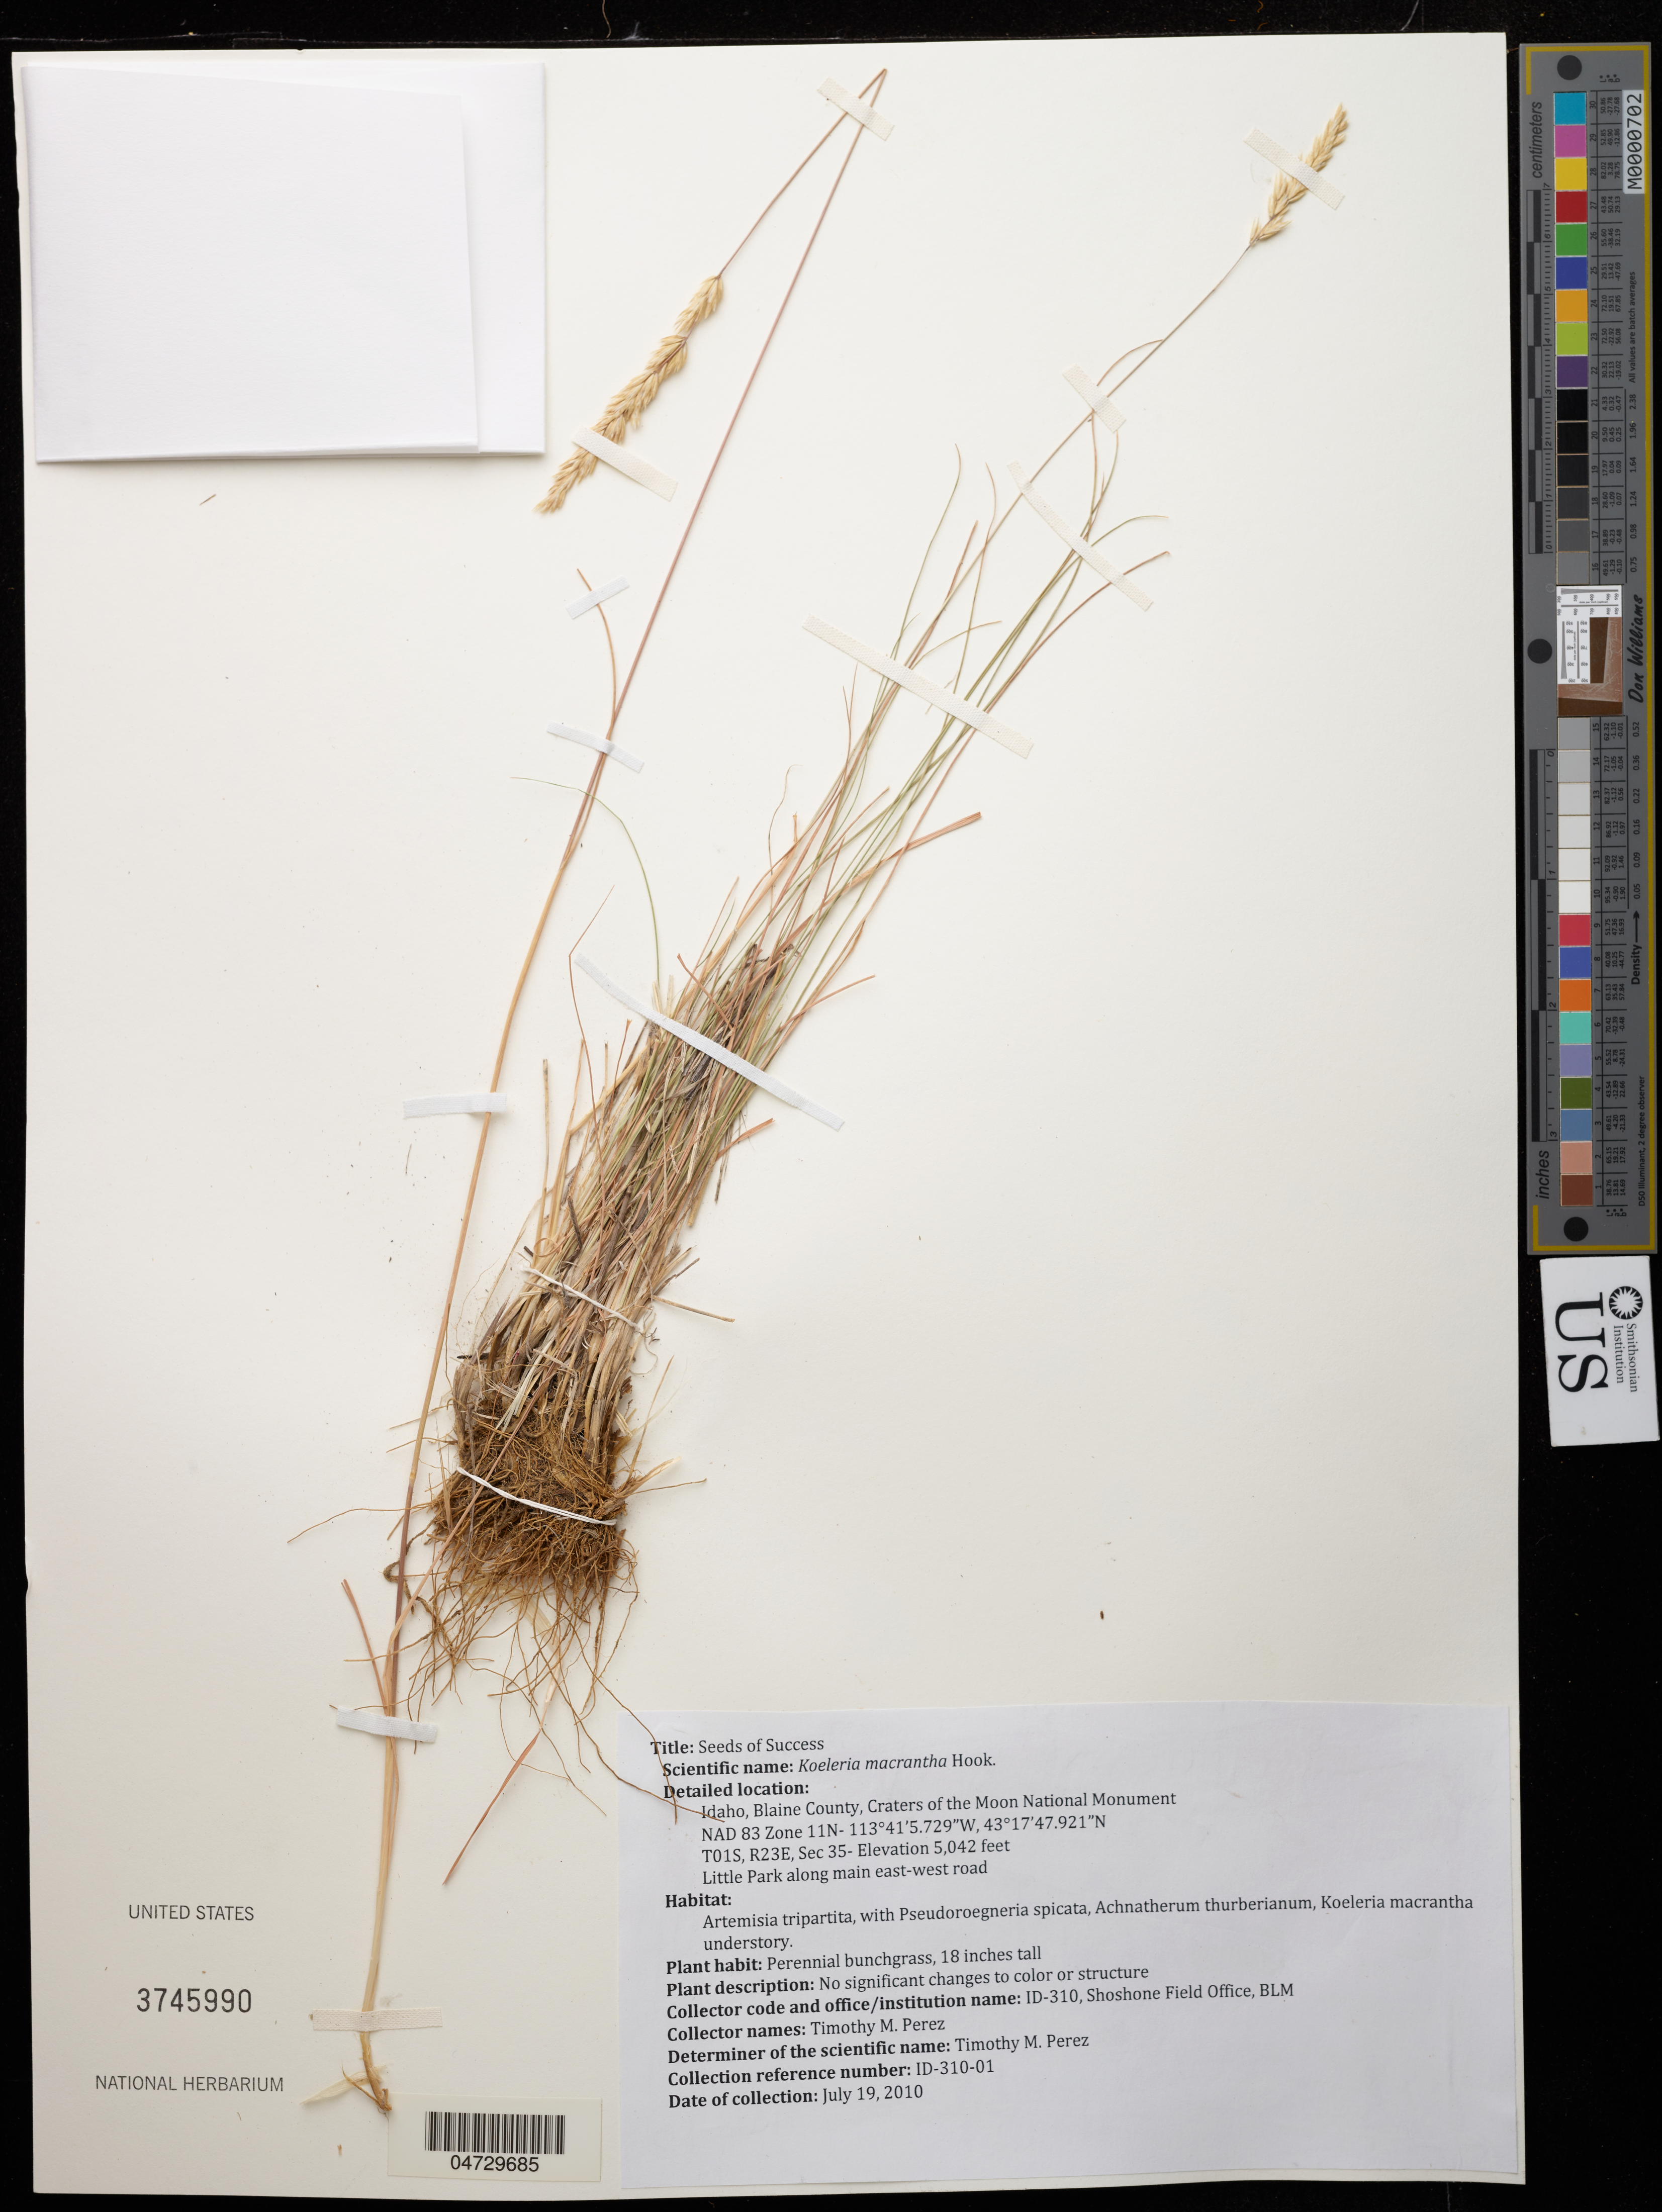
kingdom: Plantae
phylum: Tracheophyta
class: Liliopsida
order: Poales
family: Poaceae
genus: Koeleria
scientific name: Koeleria macrantha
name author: (Ledeb.) Schult.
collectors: T. Perez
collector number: ID-310-01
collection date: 2010-07-19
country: United States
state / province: Idaho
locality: Blaine County, Craters of the Moon National Monument.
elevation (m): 1537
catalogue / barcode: US 3745990